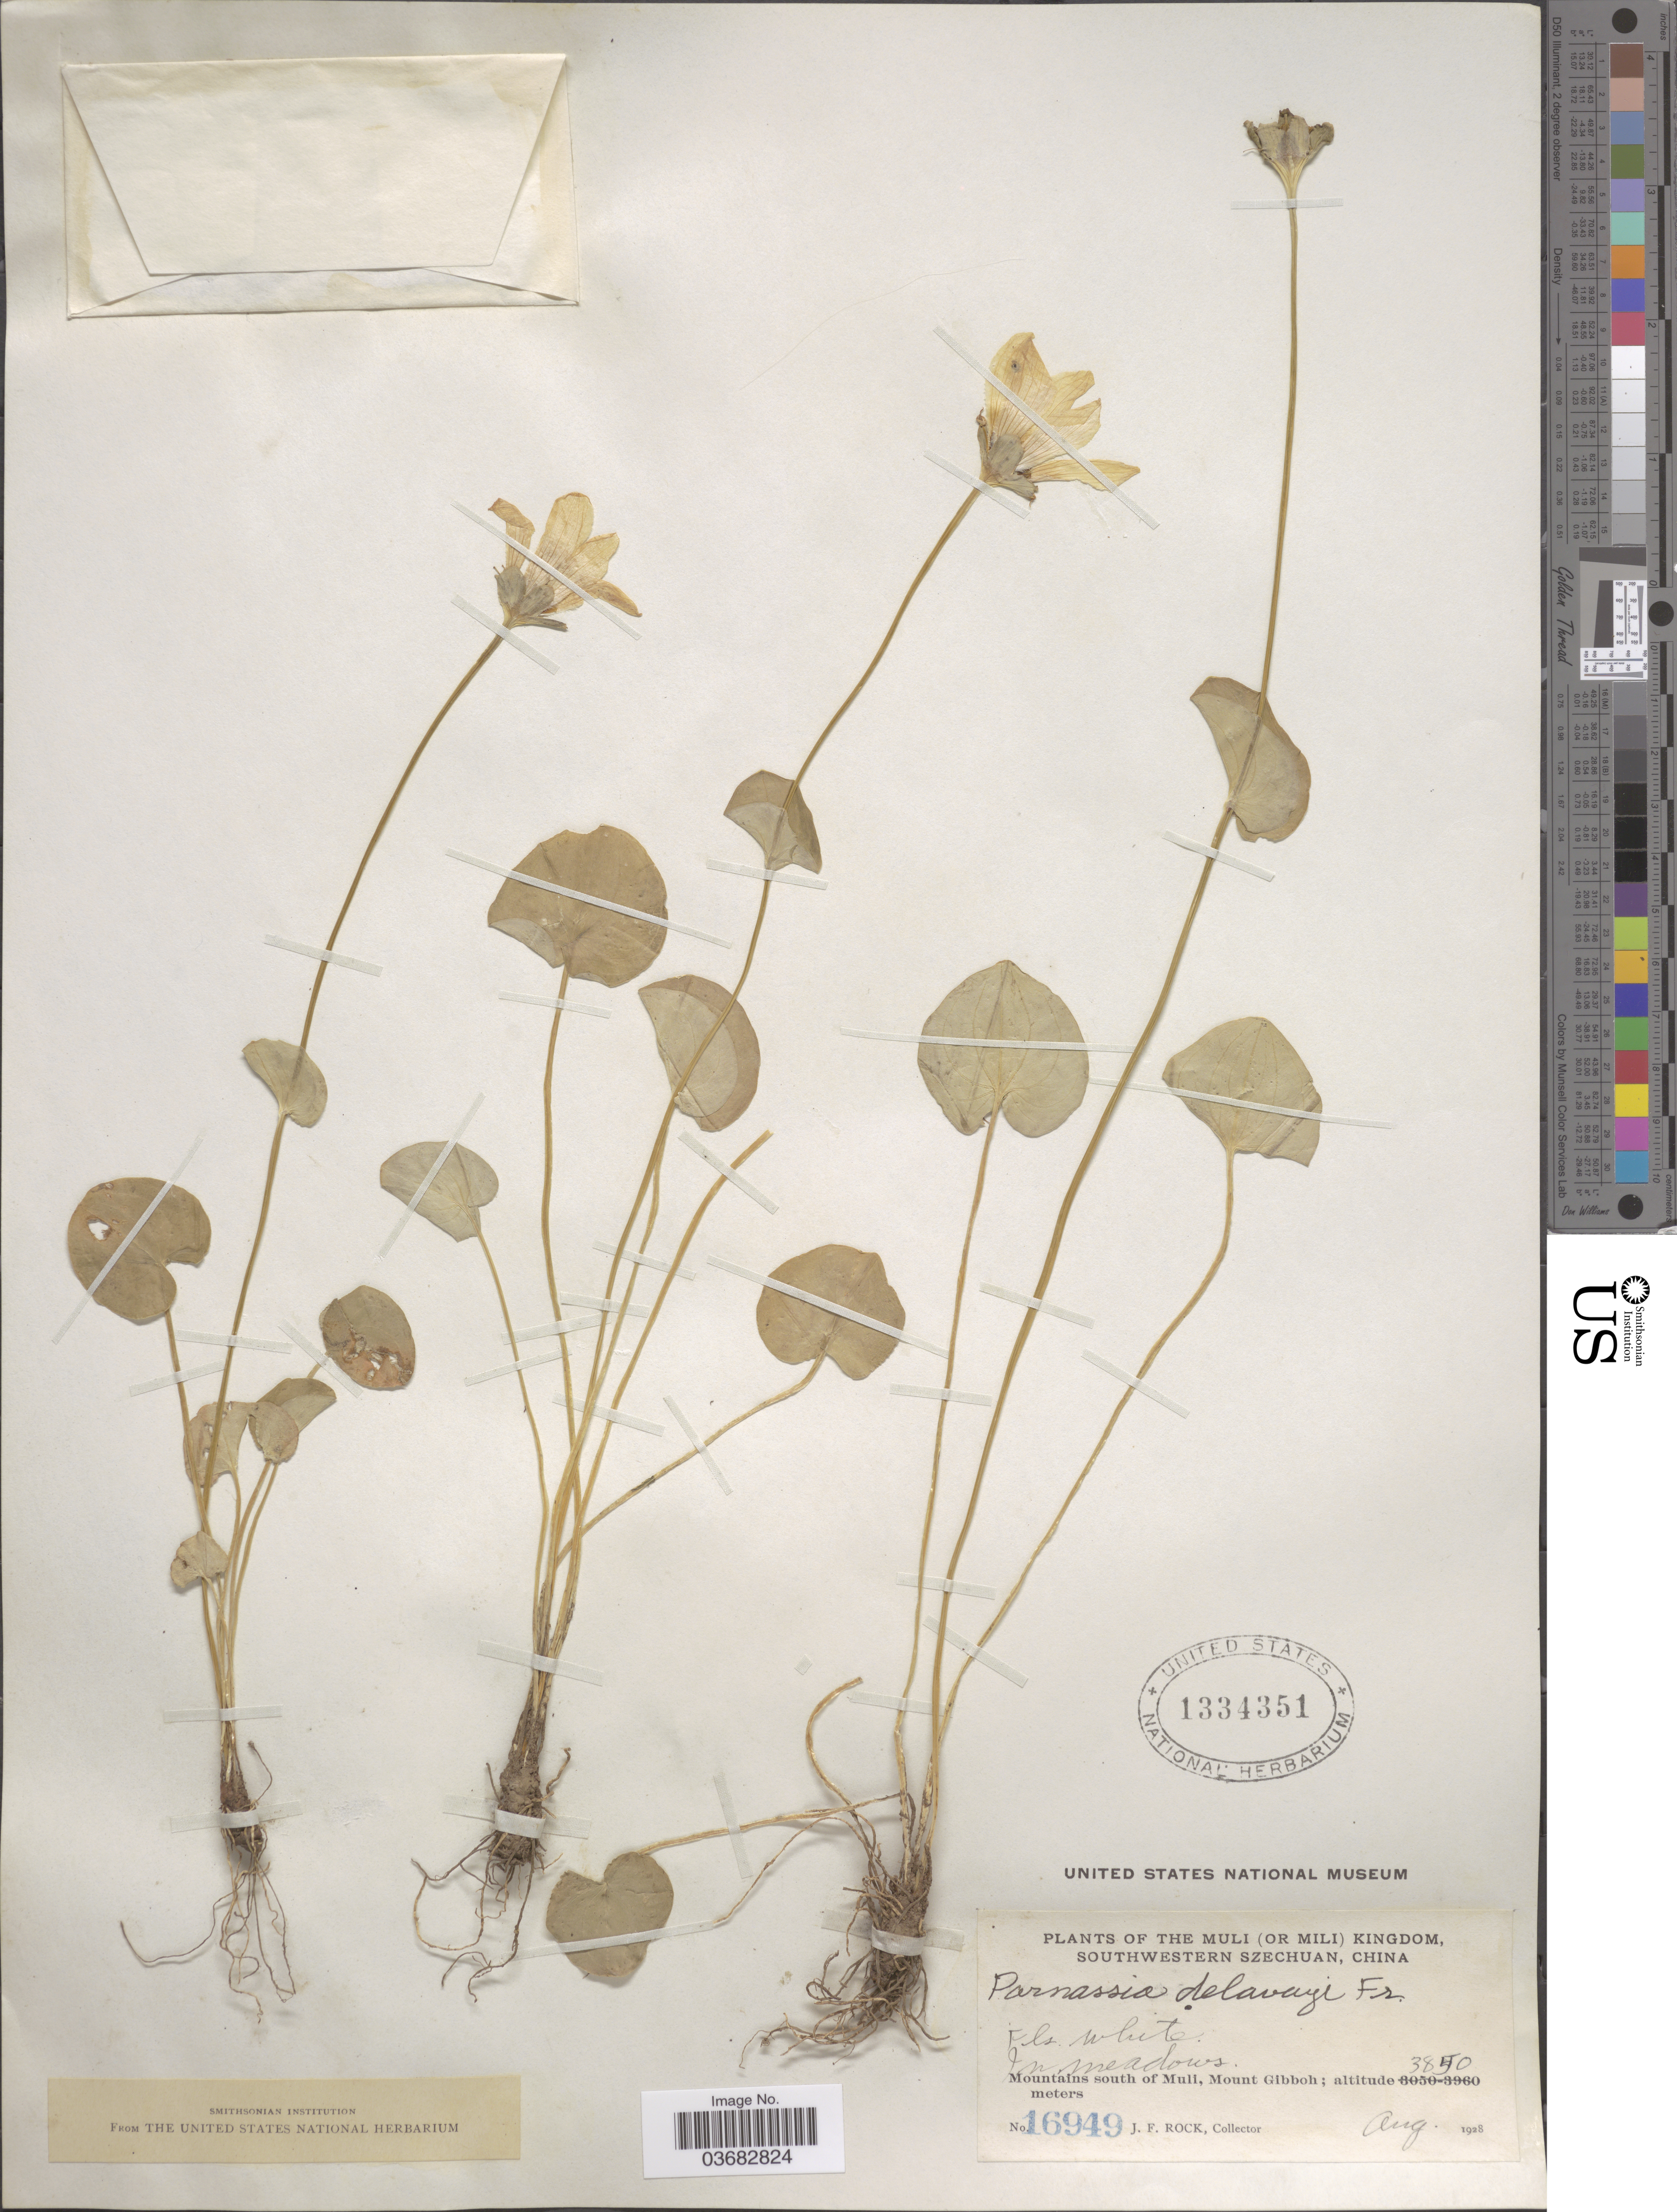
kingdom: Plantae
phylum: Tracheophyta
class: Magnoliopsida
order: Celastrales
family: Parnassiaceae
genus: Parnassia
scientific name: Parnassia delavayi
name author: Franch.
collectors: J. Rock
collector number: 16949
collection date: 1928-08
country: China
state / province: Sichuan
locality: Muli (or Mili) Kingdom, Southwestern Szechuan. In meadows. Mountains south of Muli, Mount Gibboh.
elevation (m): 3850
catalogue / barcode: US 1334351